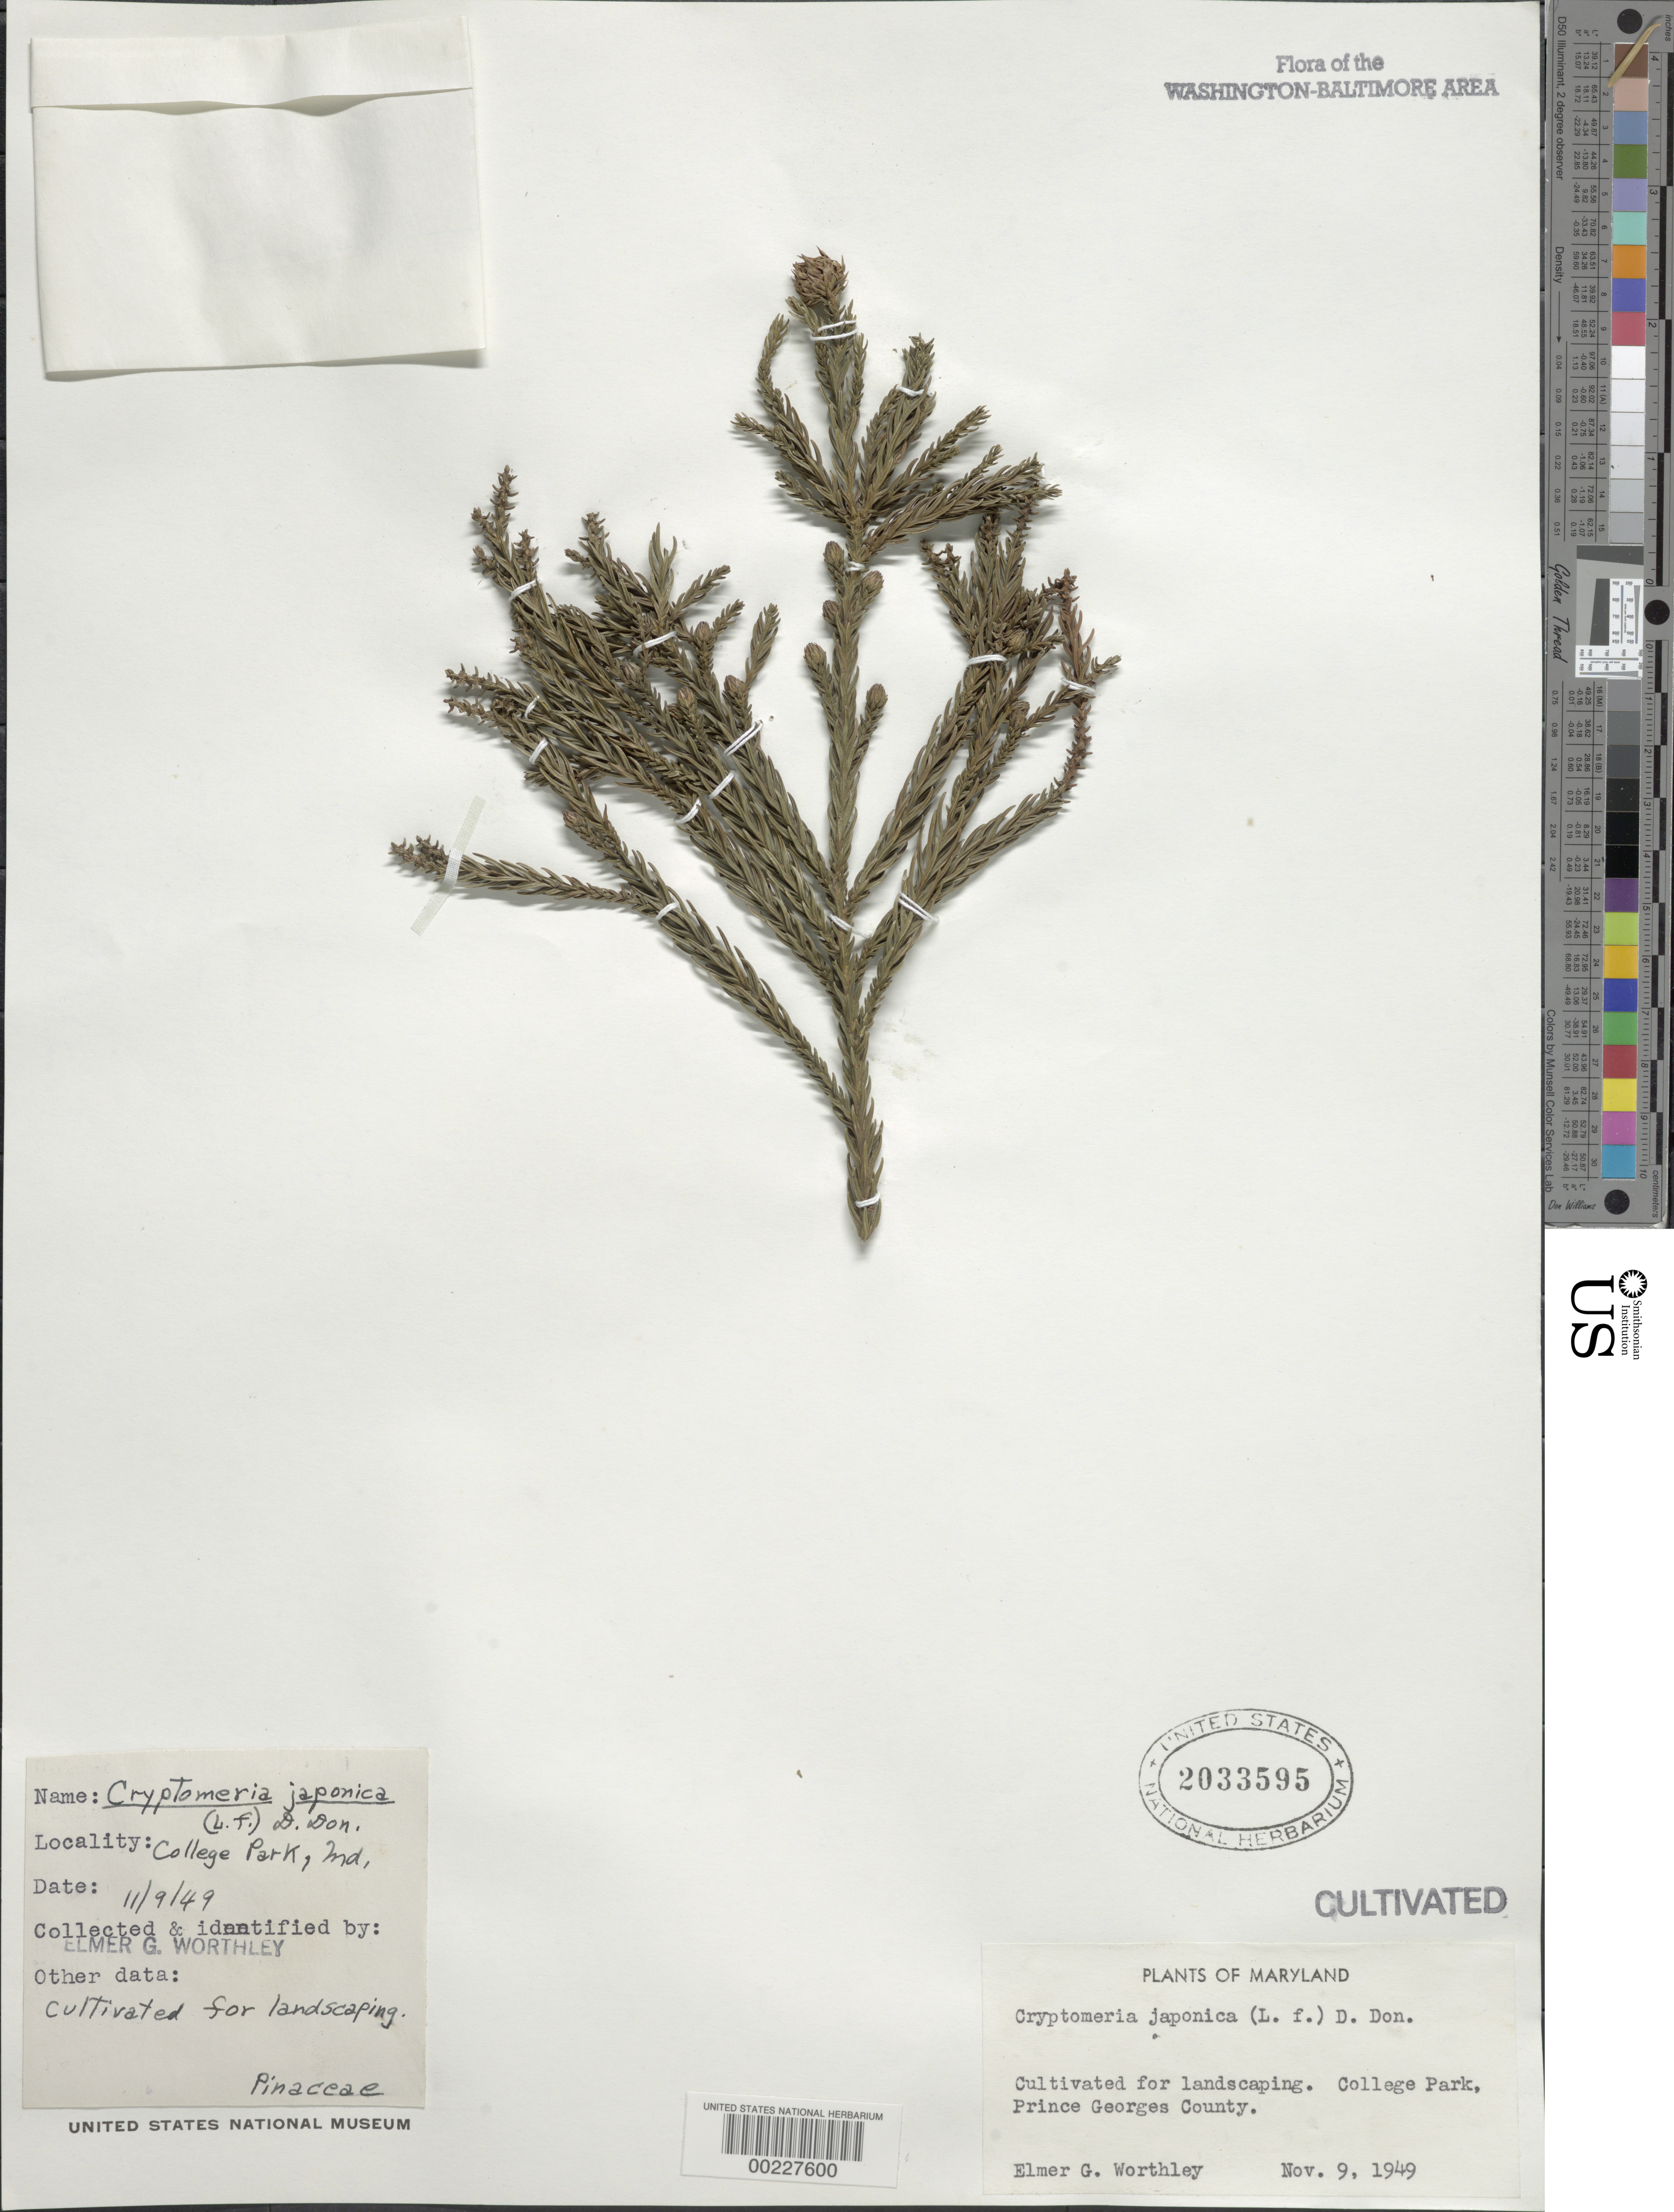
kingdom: Plantae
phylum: Tracheophyta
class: Pinopsida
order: Pinales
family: Cupressaceae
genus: Cryptomeria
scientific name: Cryptomeria japonica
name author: (Thunb. ex L. f.) D. Don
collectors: E. Worthley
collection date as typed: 09 Nov 1949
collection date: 1949-11-09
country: United States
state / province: Maryland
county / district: Prince George's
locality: College Park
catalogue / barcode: US 2033595